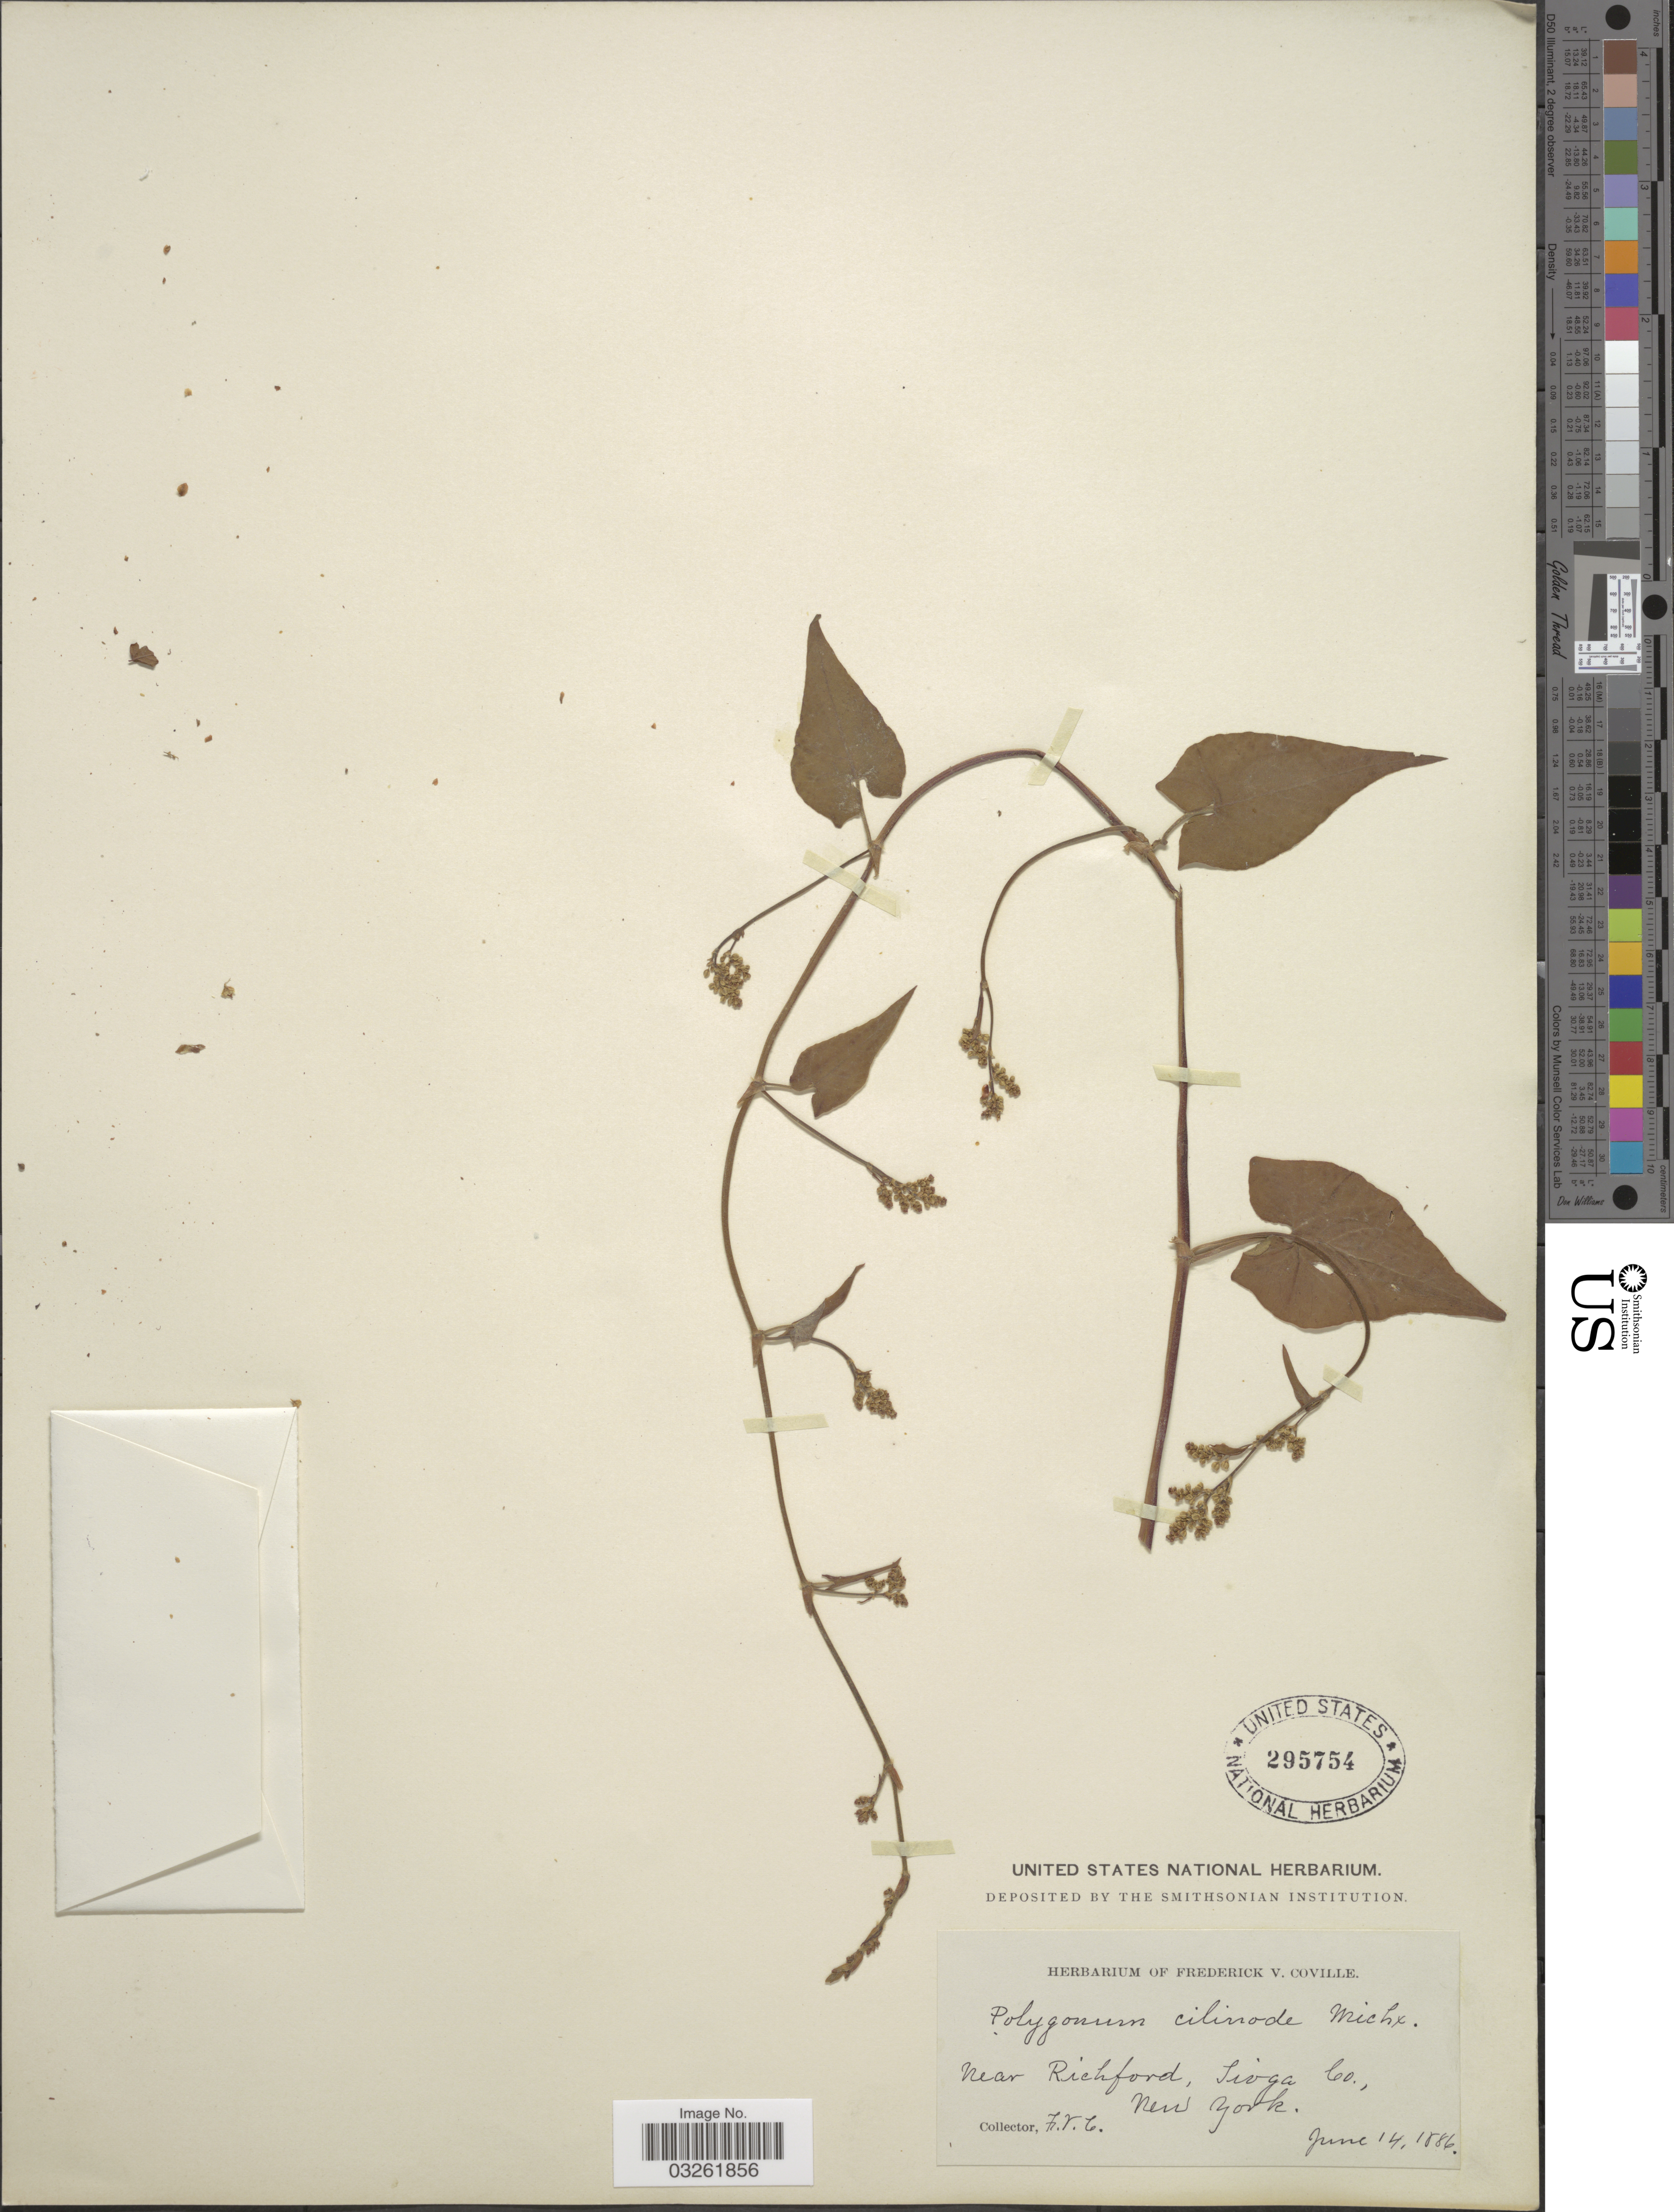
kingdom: Plantae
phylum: Tracheophyta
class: Magnoliopsida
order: Caryophyllales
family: Polygonaceae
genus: Fallopia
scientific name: Fallopia cilinodis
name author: (Michx.) Holub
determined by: Strong, M. T., (US), Smithsonian Institution - National Museum of Natural History (UNITED STATES)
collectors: F. V. Coville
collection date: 1886-06-14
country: United States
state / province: New York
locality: Near Richford, Sioga Co.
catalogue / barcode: US 295754